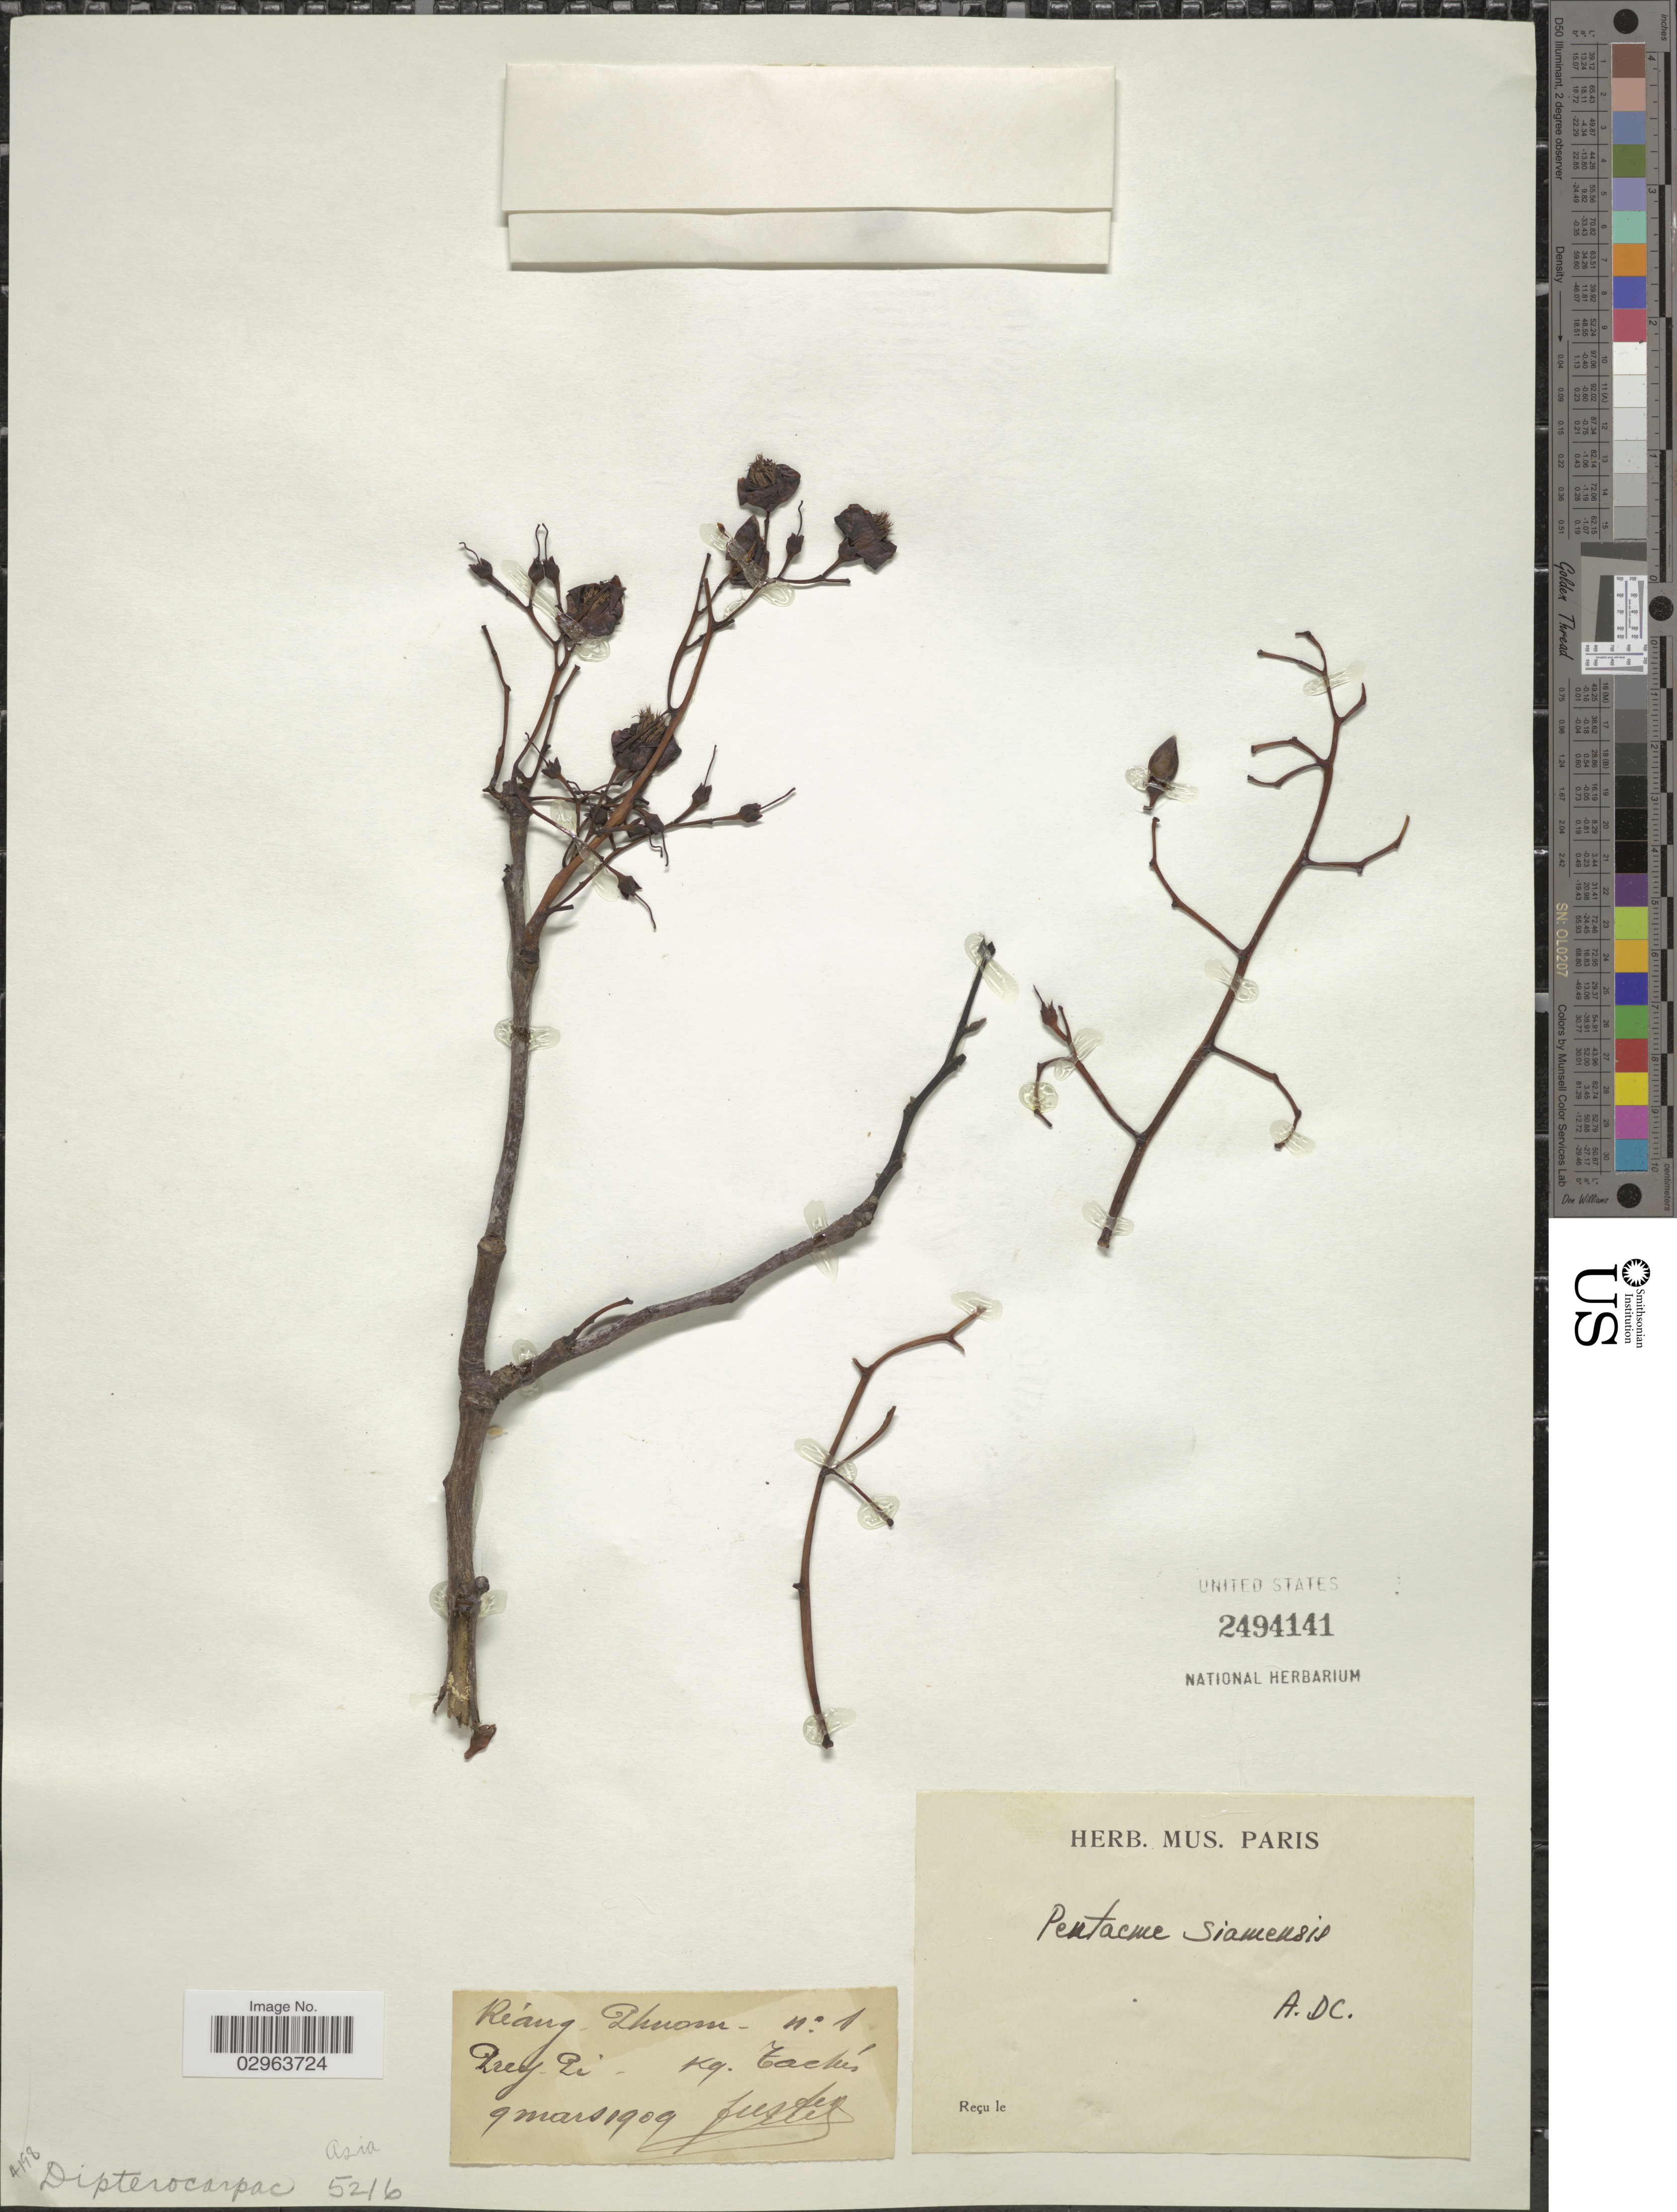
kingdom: Plantae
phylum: Tracheophyta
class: Magnoliopsida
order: Malvales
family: Dipterocarpaceae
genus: Pentacme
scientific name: Pentacme siamensis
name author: (Miq.) Kurz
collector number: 1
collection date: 1909-03-09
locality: Réang - Zhuom Prey-Pi- Kg. Taches. [interpreted]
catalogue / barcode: US 2494141